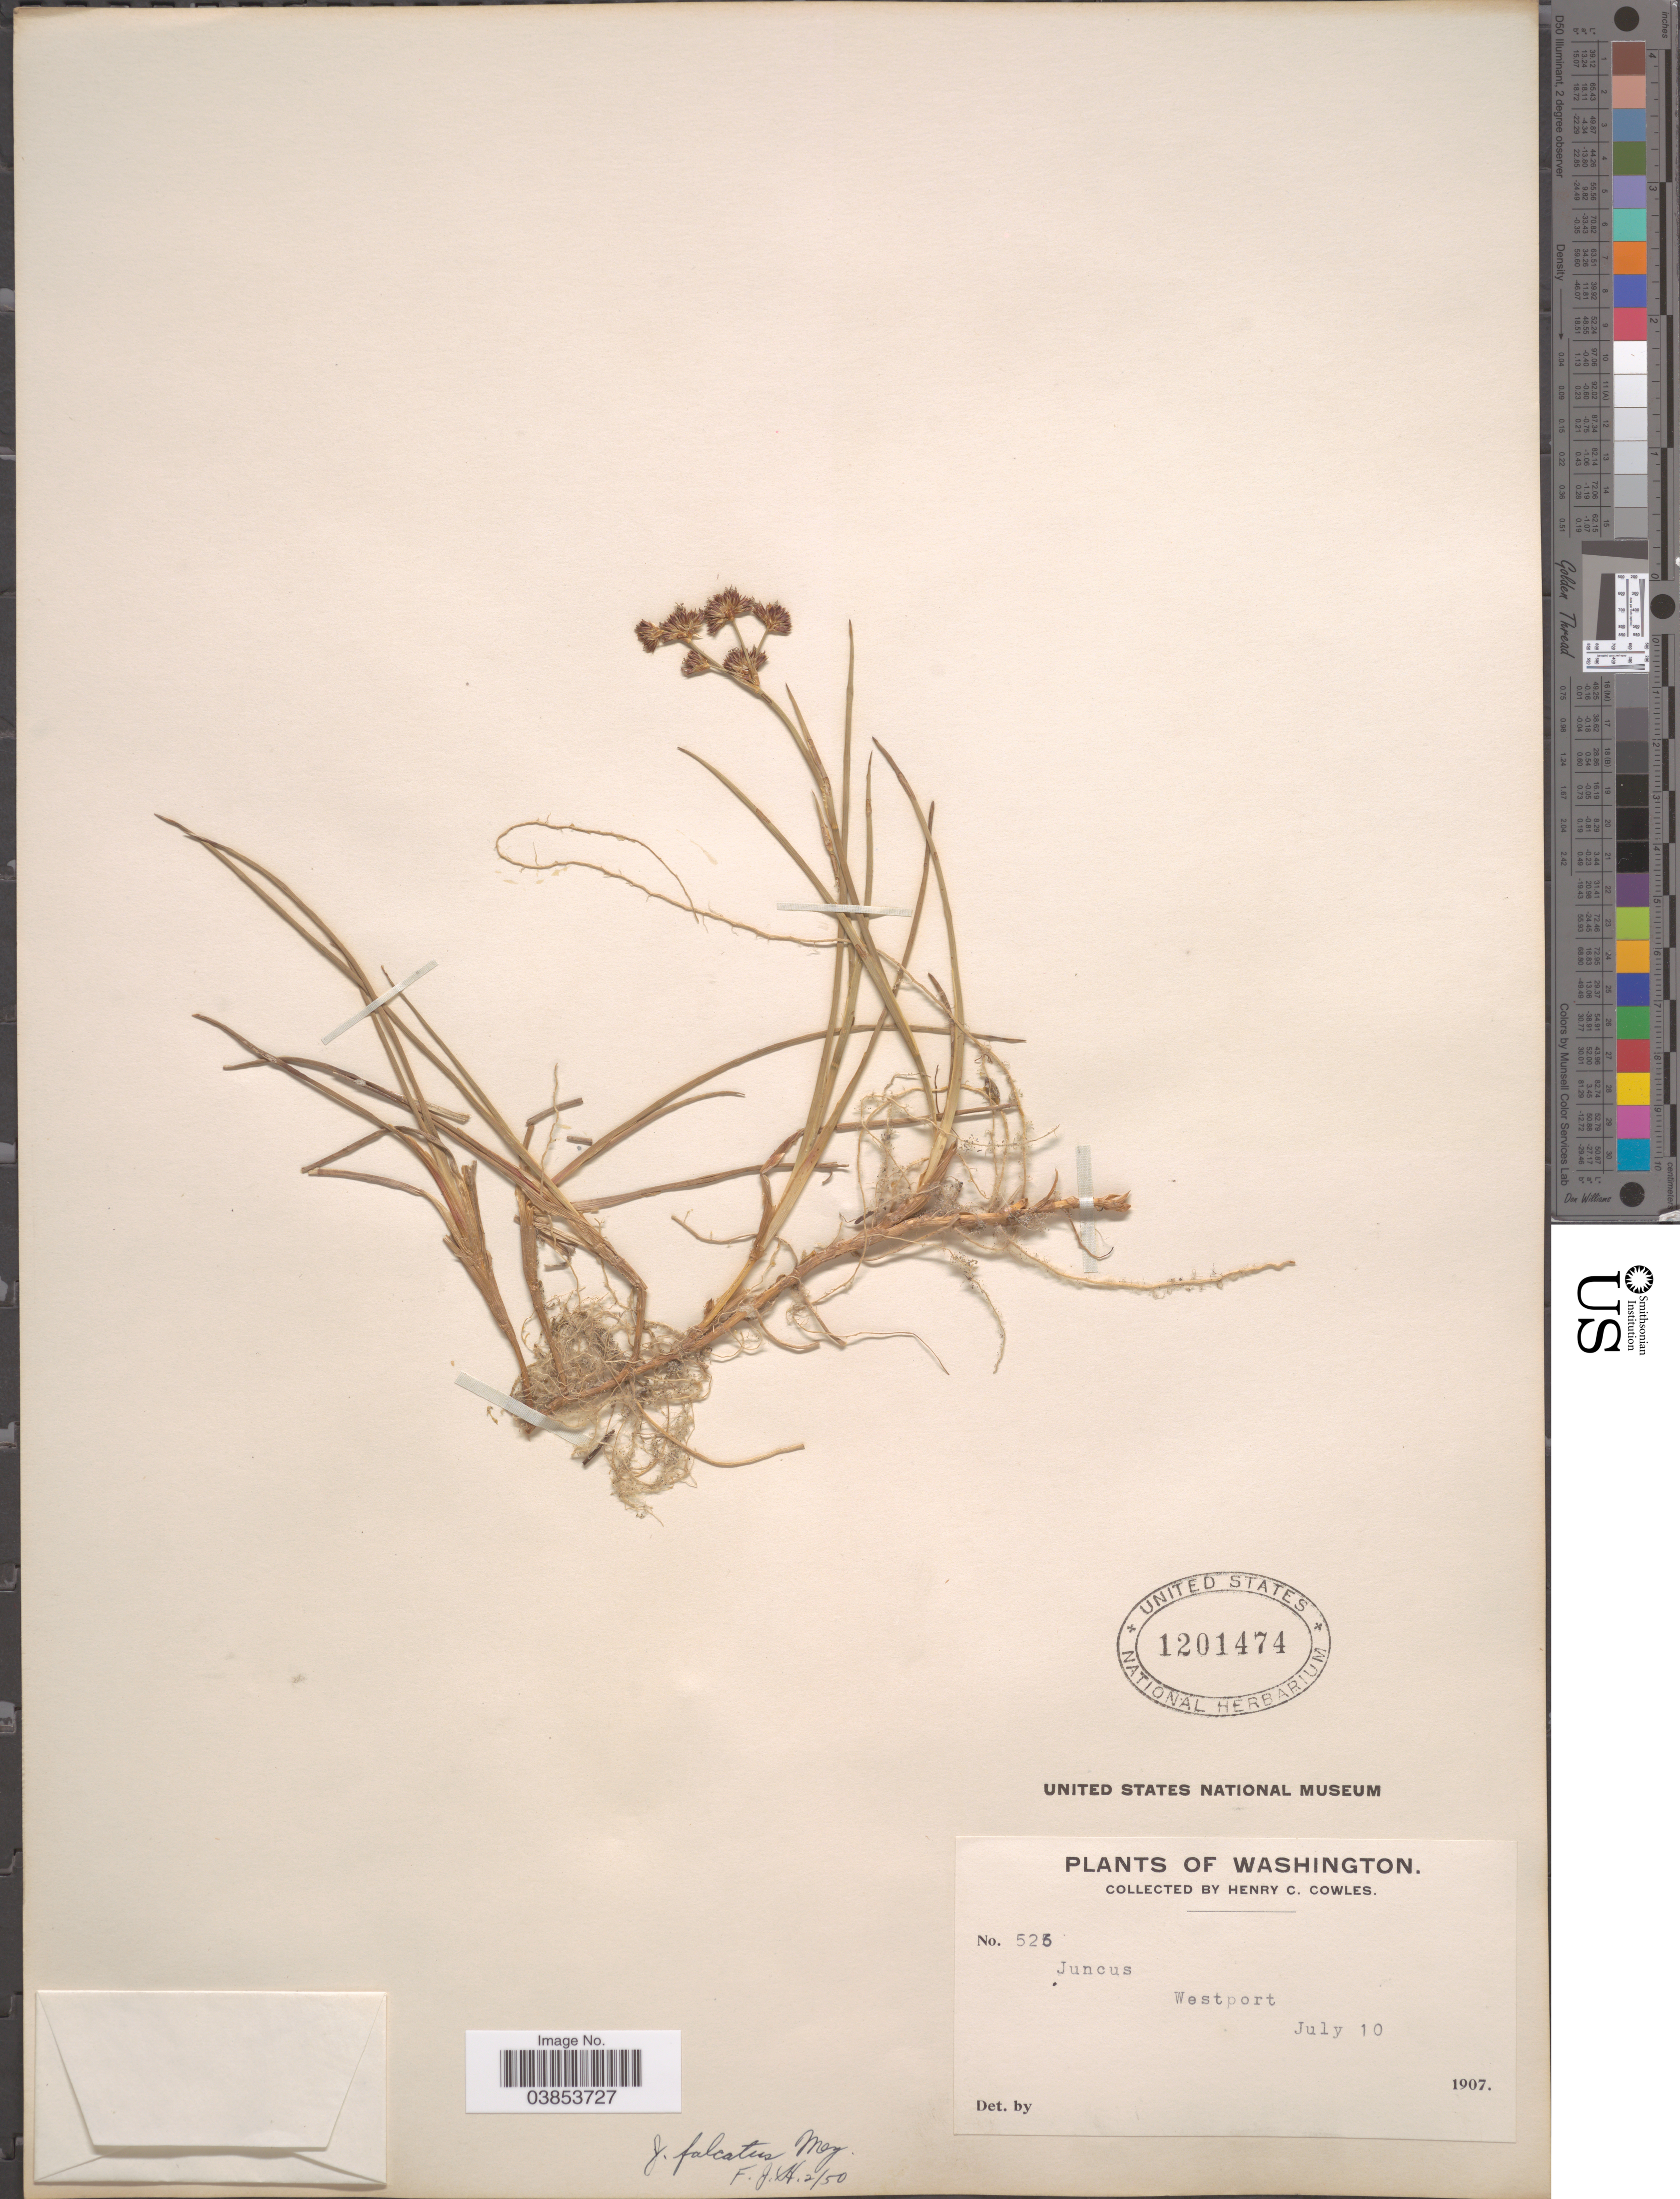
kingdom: Plantae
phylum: Tracheophyta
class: Liliopsida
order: Poales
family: Juncaceae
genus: Juncus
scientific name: Juncus falcatus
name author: E. Mey.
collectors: H. Cowles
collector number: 526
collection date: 1907-07-10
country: United States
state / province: Washington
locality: Westport.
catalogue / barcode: US 1201474